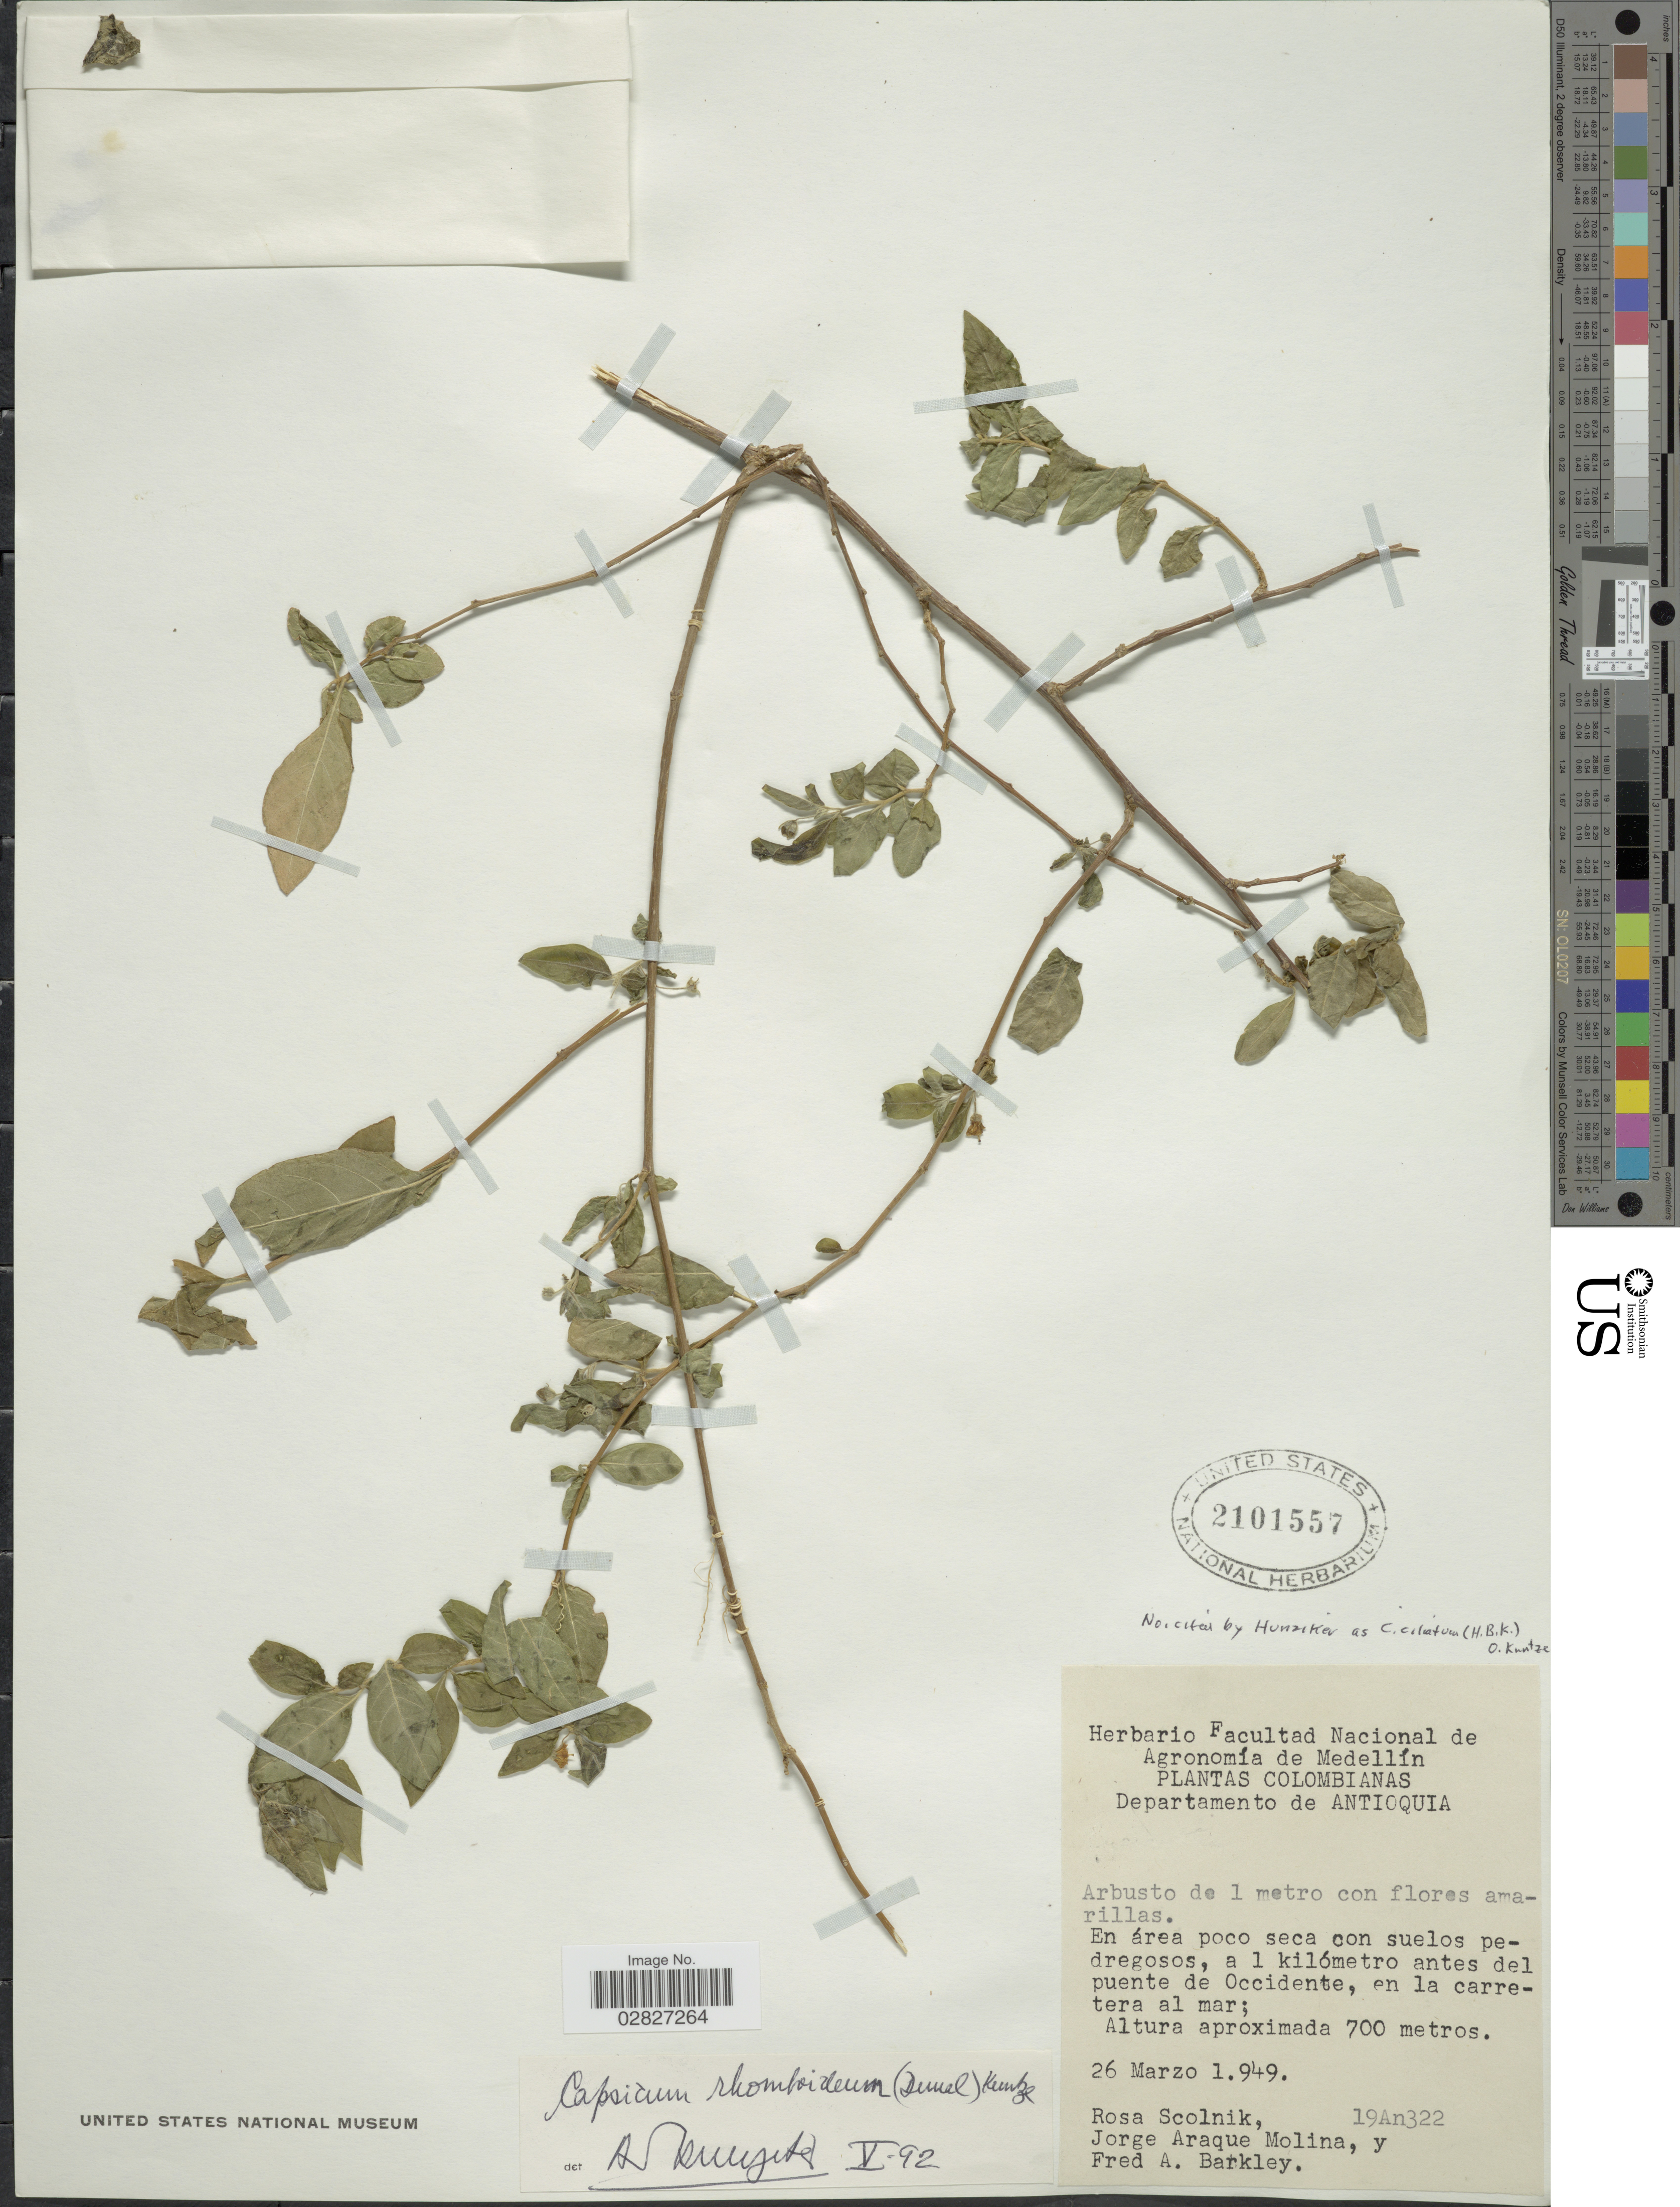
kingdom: Plantae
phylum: Tracheophyta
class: Magnoliopsida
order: Solanales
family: Solanaceae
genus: Capsicum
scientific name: Capsicum rhomboideum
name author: (Humb. & Bonpl. ex Dunal) Kuntze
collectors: R. Scolnik, J. Araque Molina & F. A. Barkley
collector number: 19An322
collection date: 1949-03-26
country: Colombia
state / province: Antioquia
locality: Departamento de Antioquia. En área poco seca con suelos pedregosos, a 1 kilómetro antes del puente de Occidente, en la carretera al mar.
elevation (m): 700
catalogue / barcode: US 2101557